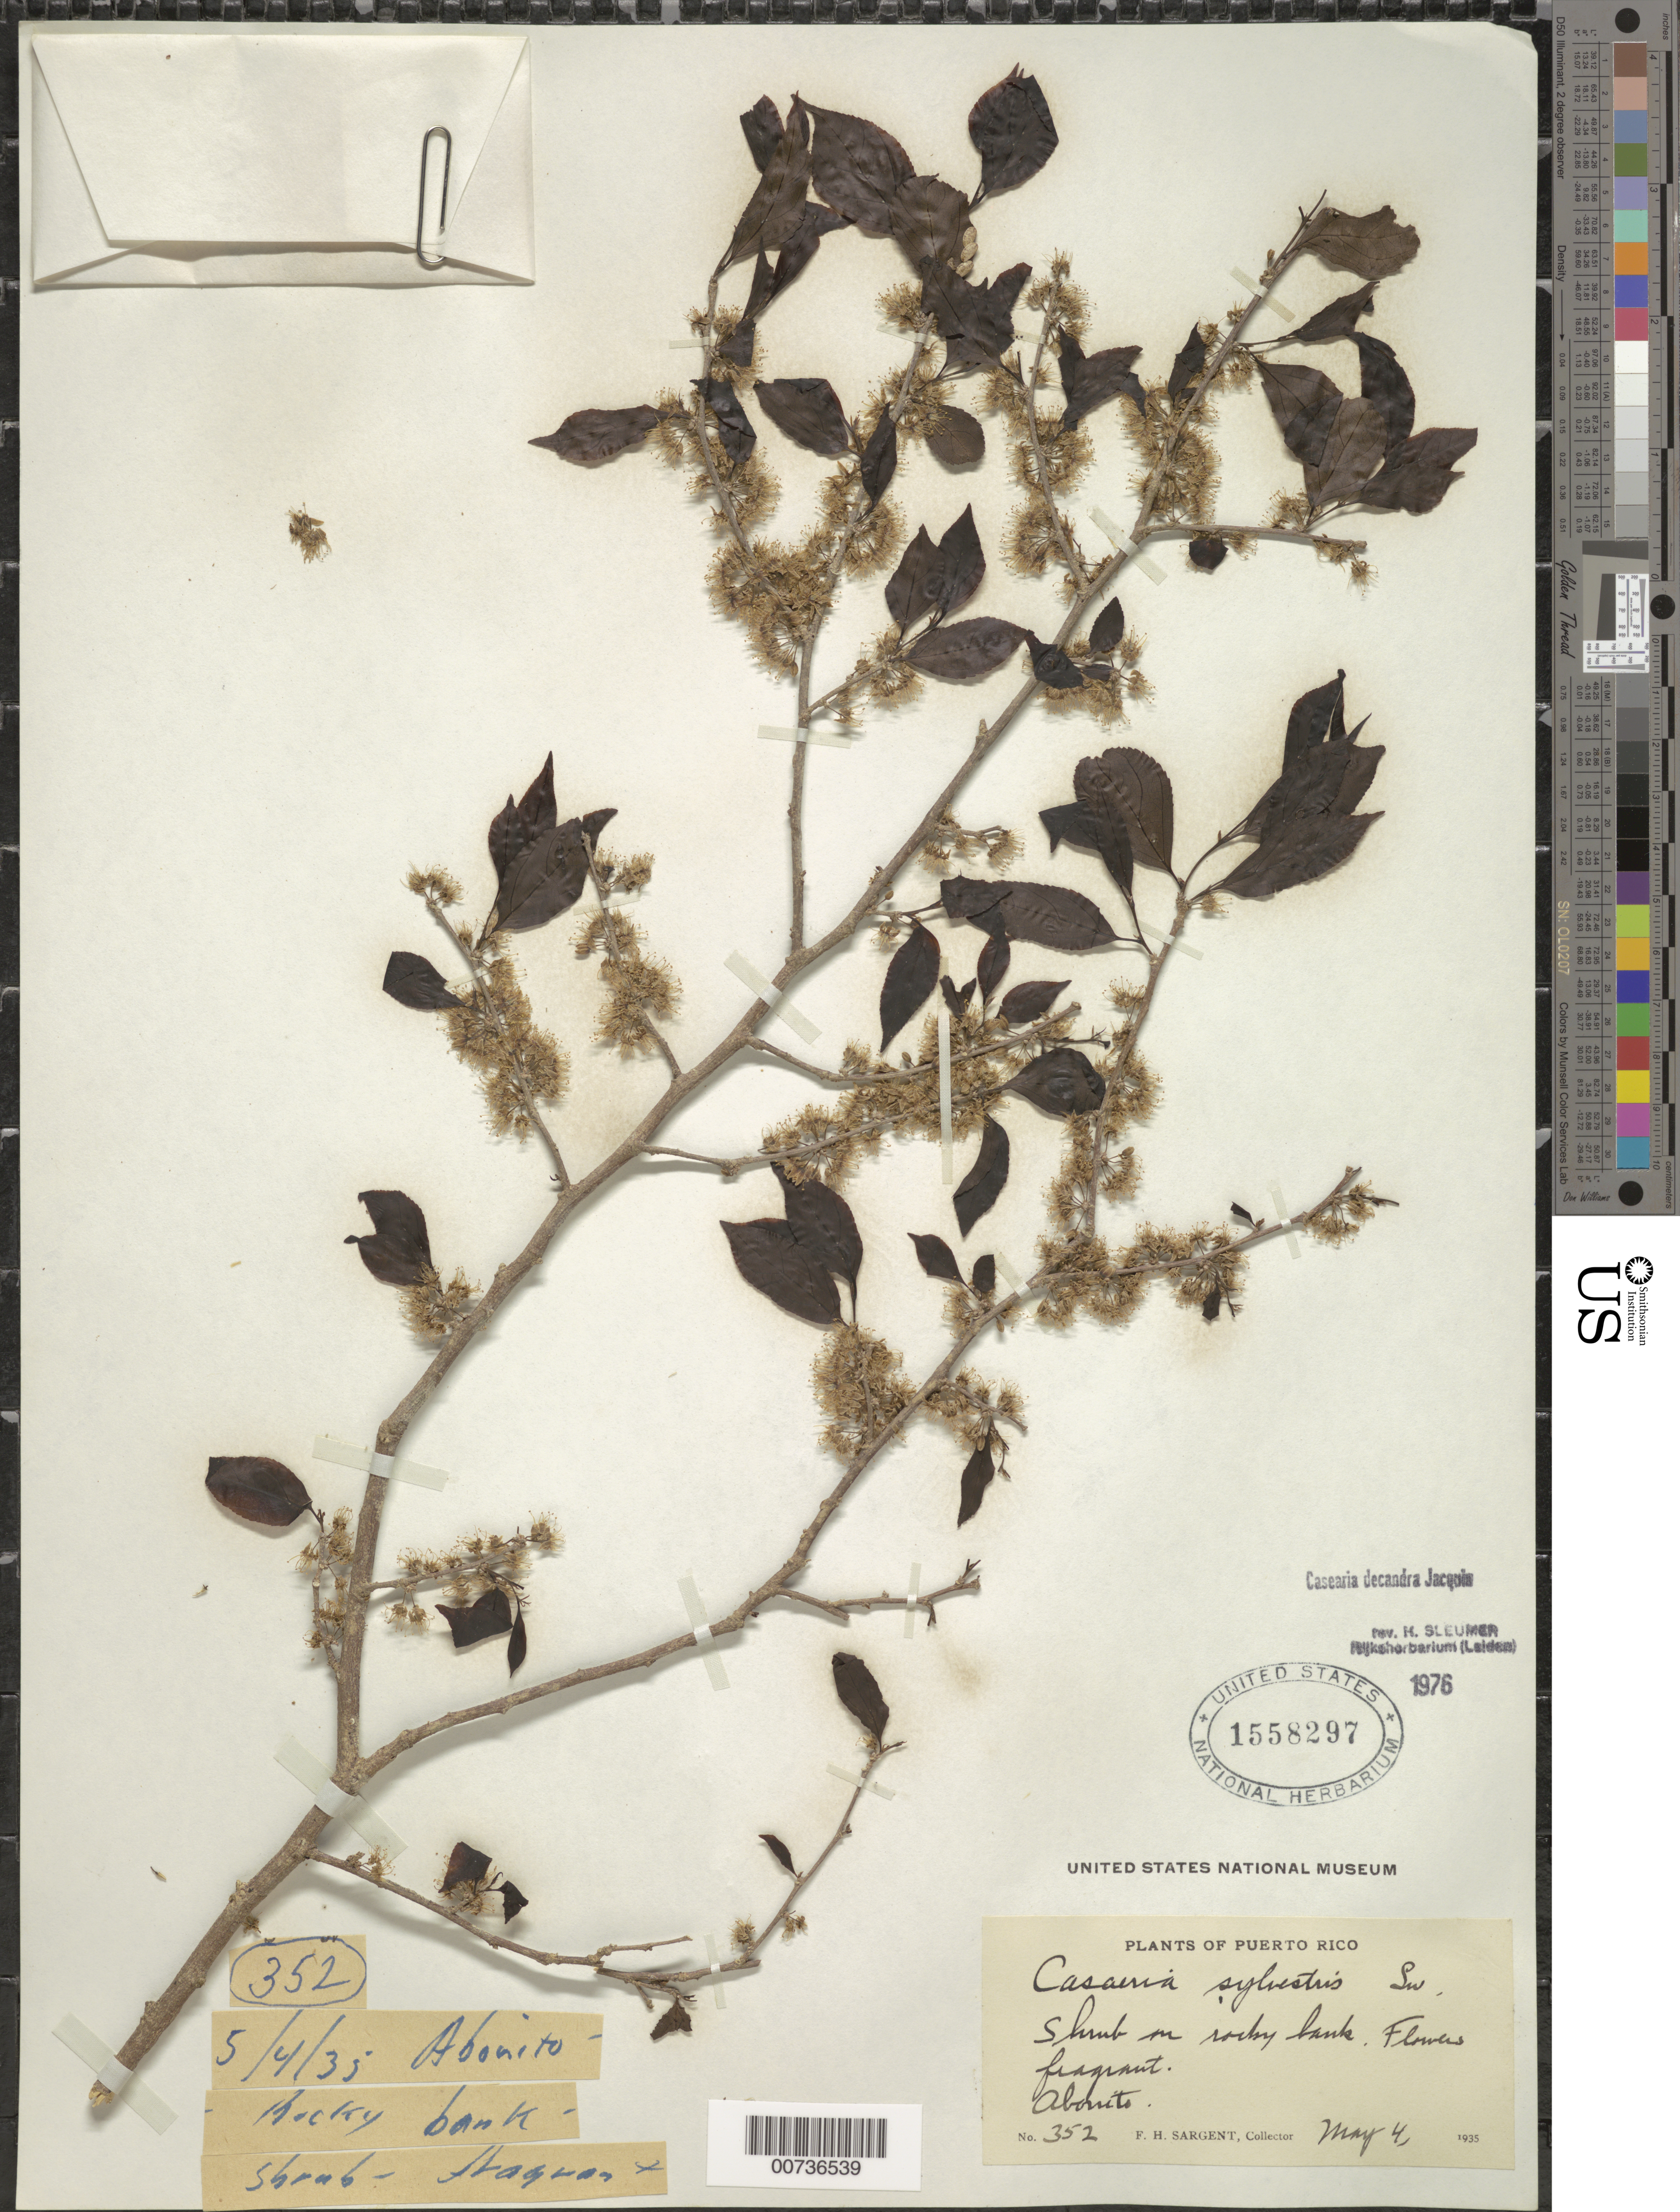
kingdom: Plantae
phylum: Tracheophyta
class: Magnoliopsida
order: Malpighiales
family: Salicaceae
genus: Casearia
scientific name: Casearia decandra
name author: Jacq.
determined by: Sleumer, H. O.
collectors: F. H. Sargent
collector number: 352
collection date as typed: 04 May 1935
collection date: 1935-05-04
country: Puerto Rico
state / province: Abonito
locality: Aibonito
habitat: Shrub on rocky bank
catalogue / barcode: US 1558297